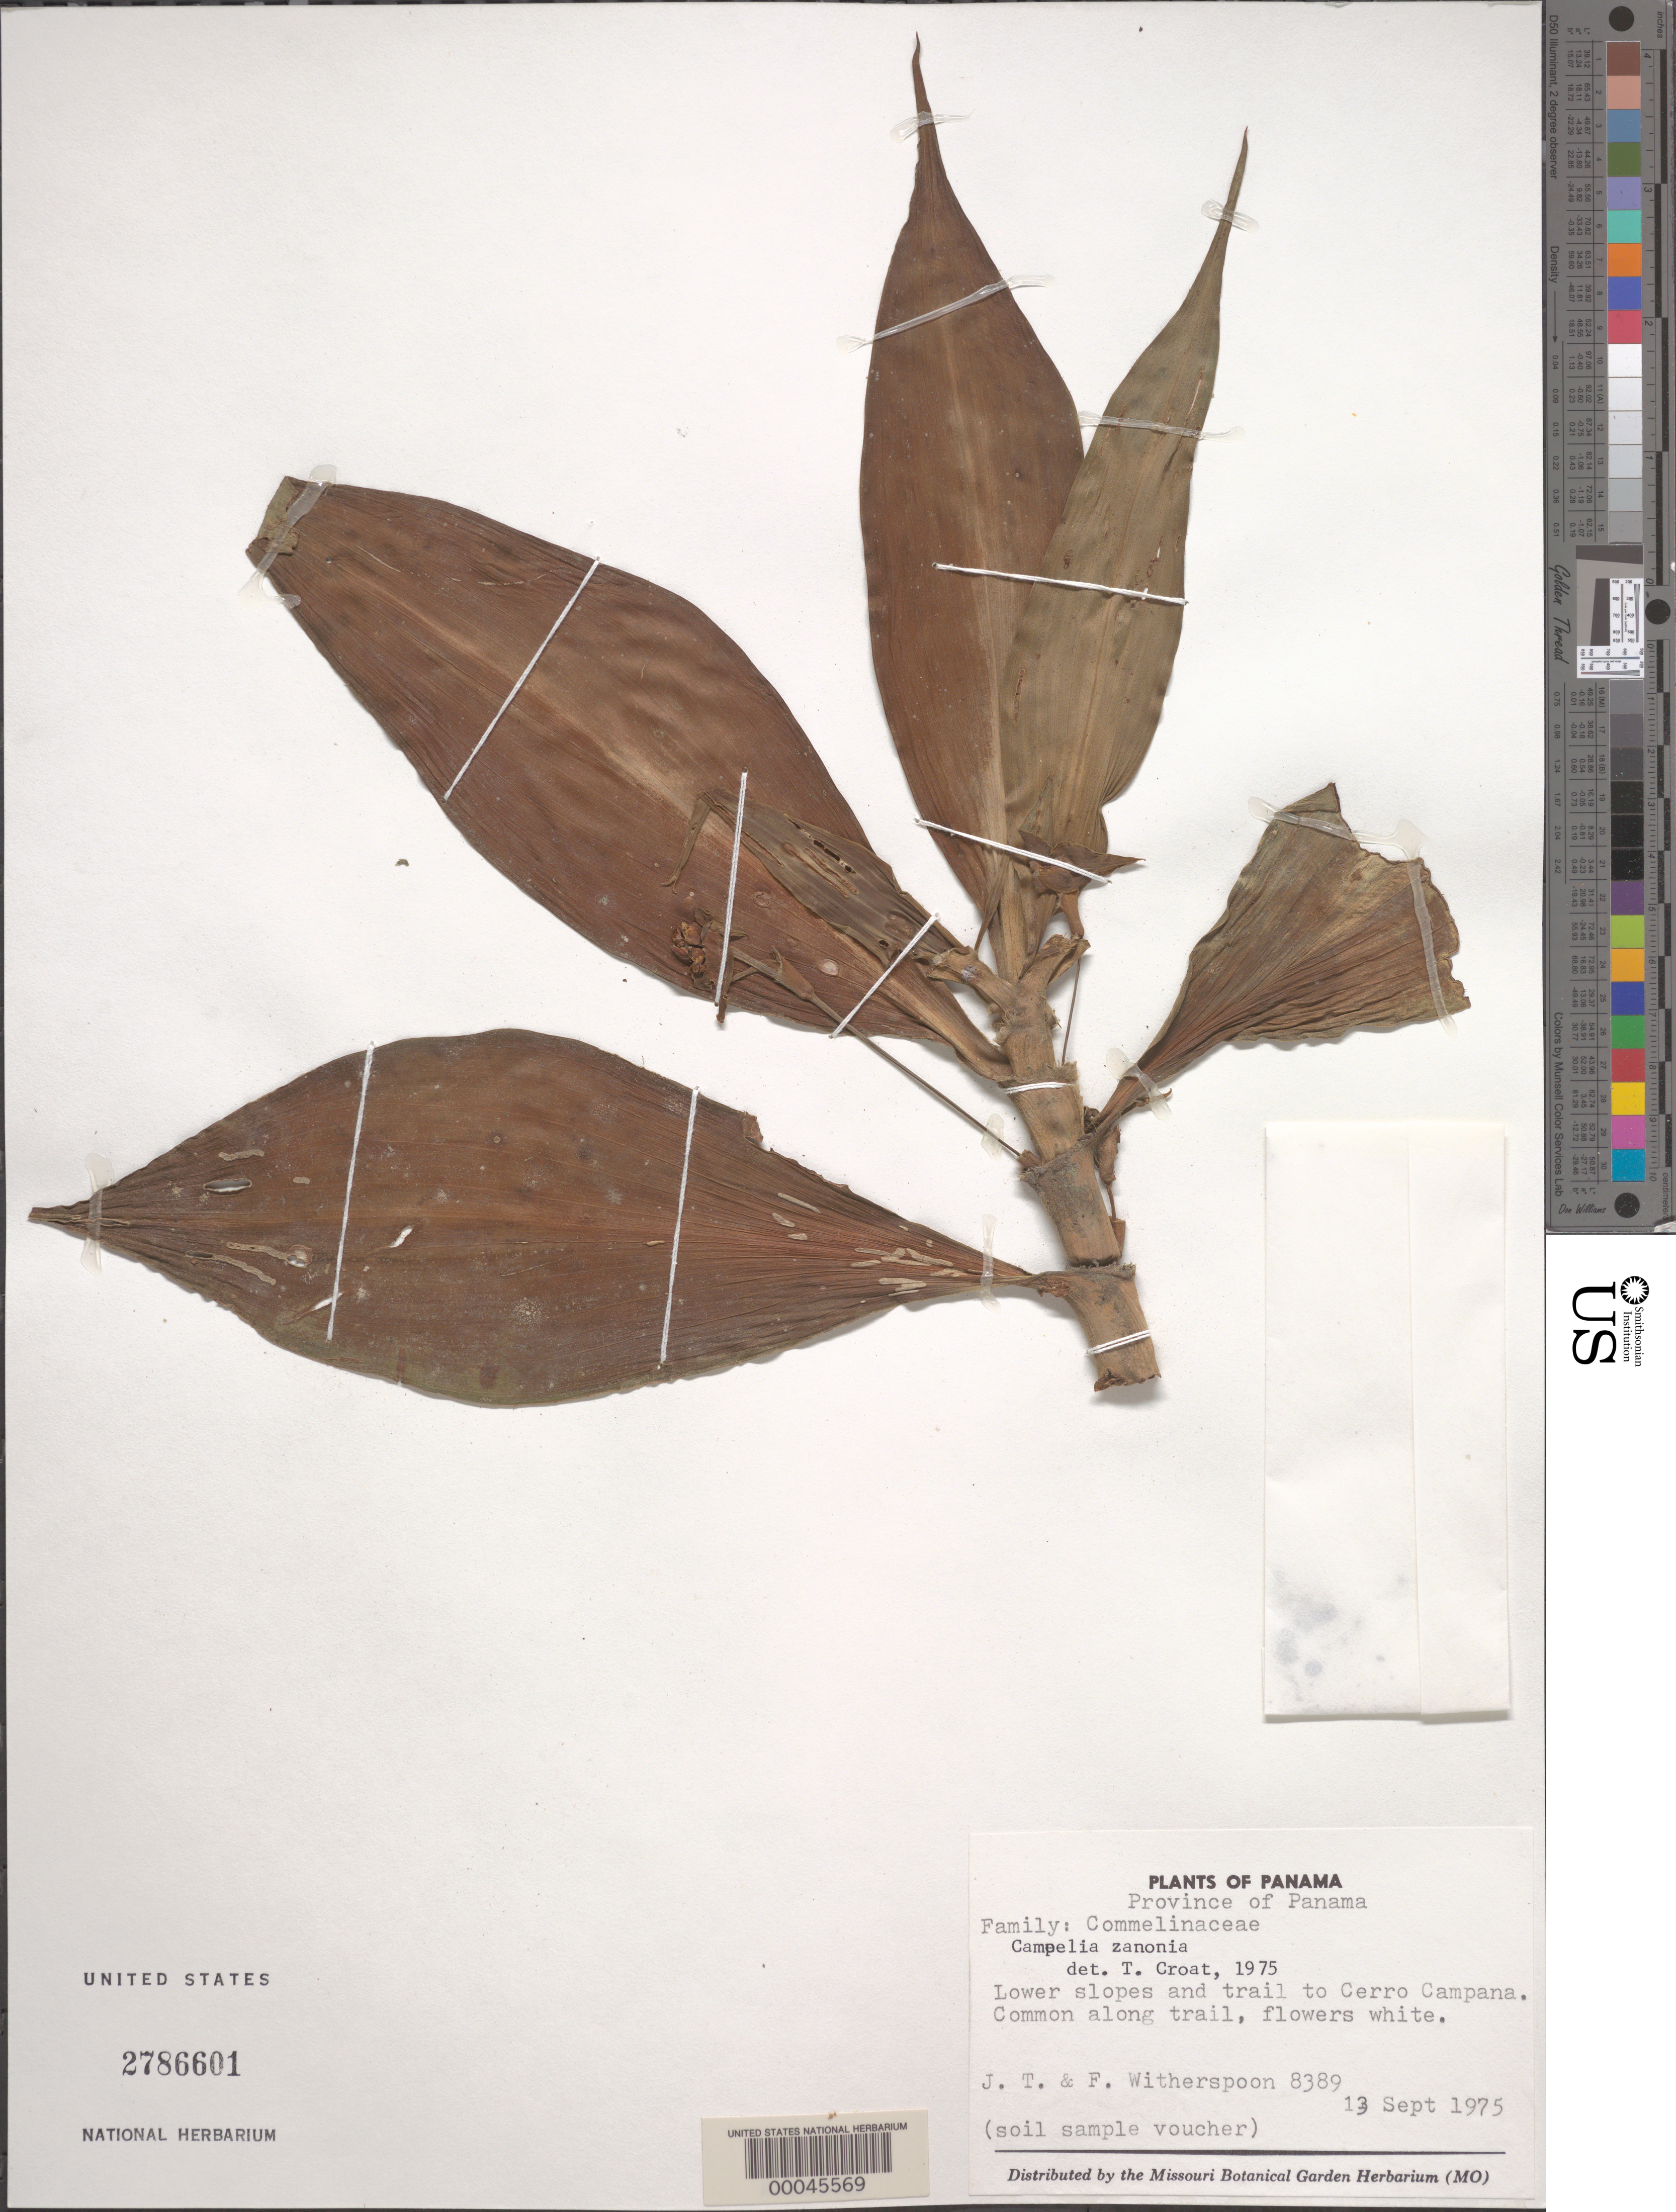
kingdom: Plantae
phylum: Tracheophyta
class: Liliopsida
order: Commelinales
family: Commelinaceae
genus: Tradescantia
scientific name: Tradescantia zanonia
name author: (L.) Sw.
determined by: Croat, Thomas B., Missouri Botanical Garden (MO)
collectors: J. Witherspoon & F. Witherspoon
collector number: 8389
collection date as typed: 13 Sep 1975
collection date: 1975-09-13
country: Panama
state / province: Panamá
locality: Near Cerro Campana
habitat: Lowers slopes and trailside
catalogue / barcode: US 2786601